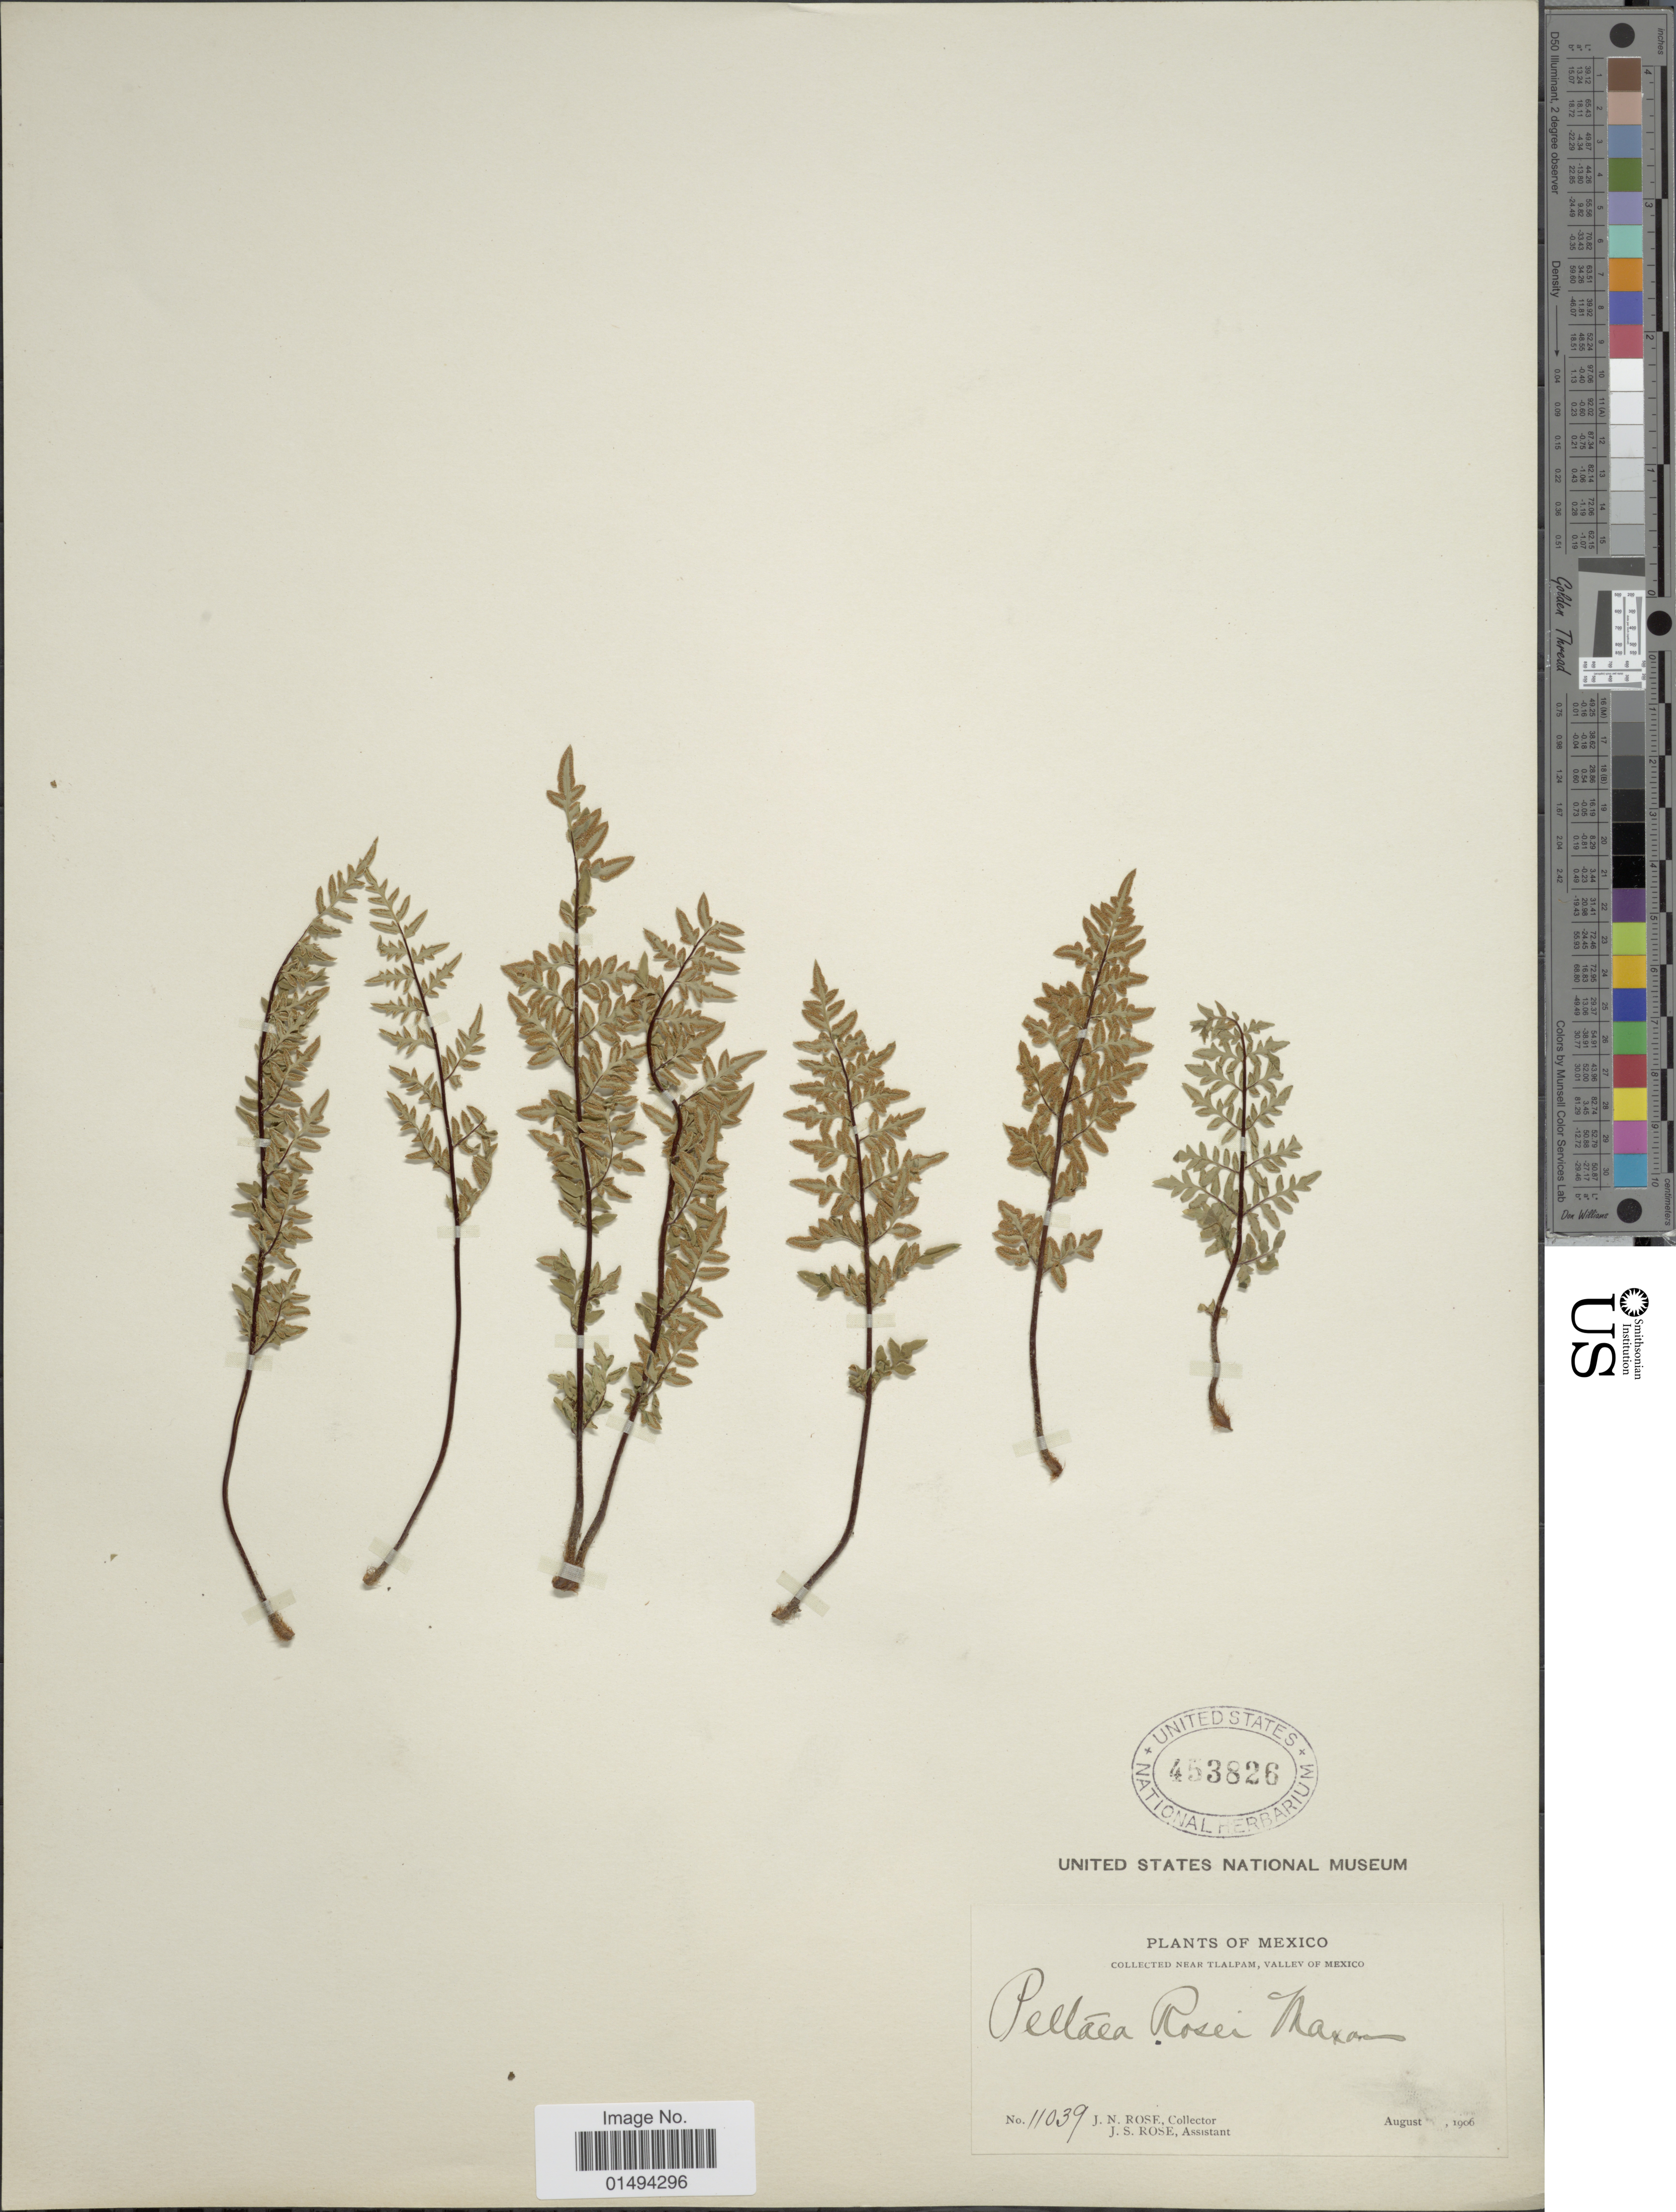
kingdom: Plantae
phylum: Tracheophyta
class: Polypodiopsida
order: Polypodiales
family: Pteridaceae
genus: Myriopteris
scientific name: Myriopteris allosuroides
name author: (Mett.) Grusz & Windham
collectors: J. N. Rose & J. S. Rose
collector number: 11039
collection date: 1906-08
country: Mexico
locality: Collected near Tlalpam, Valley of Mexico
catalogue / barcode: US 453826